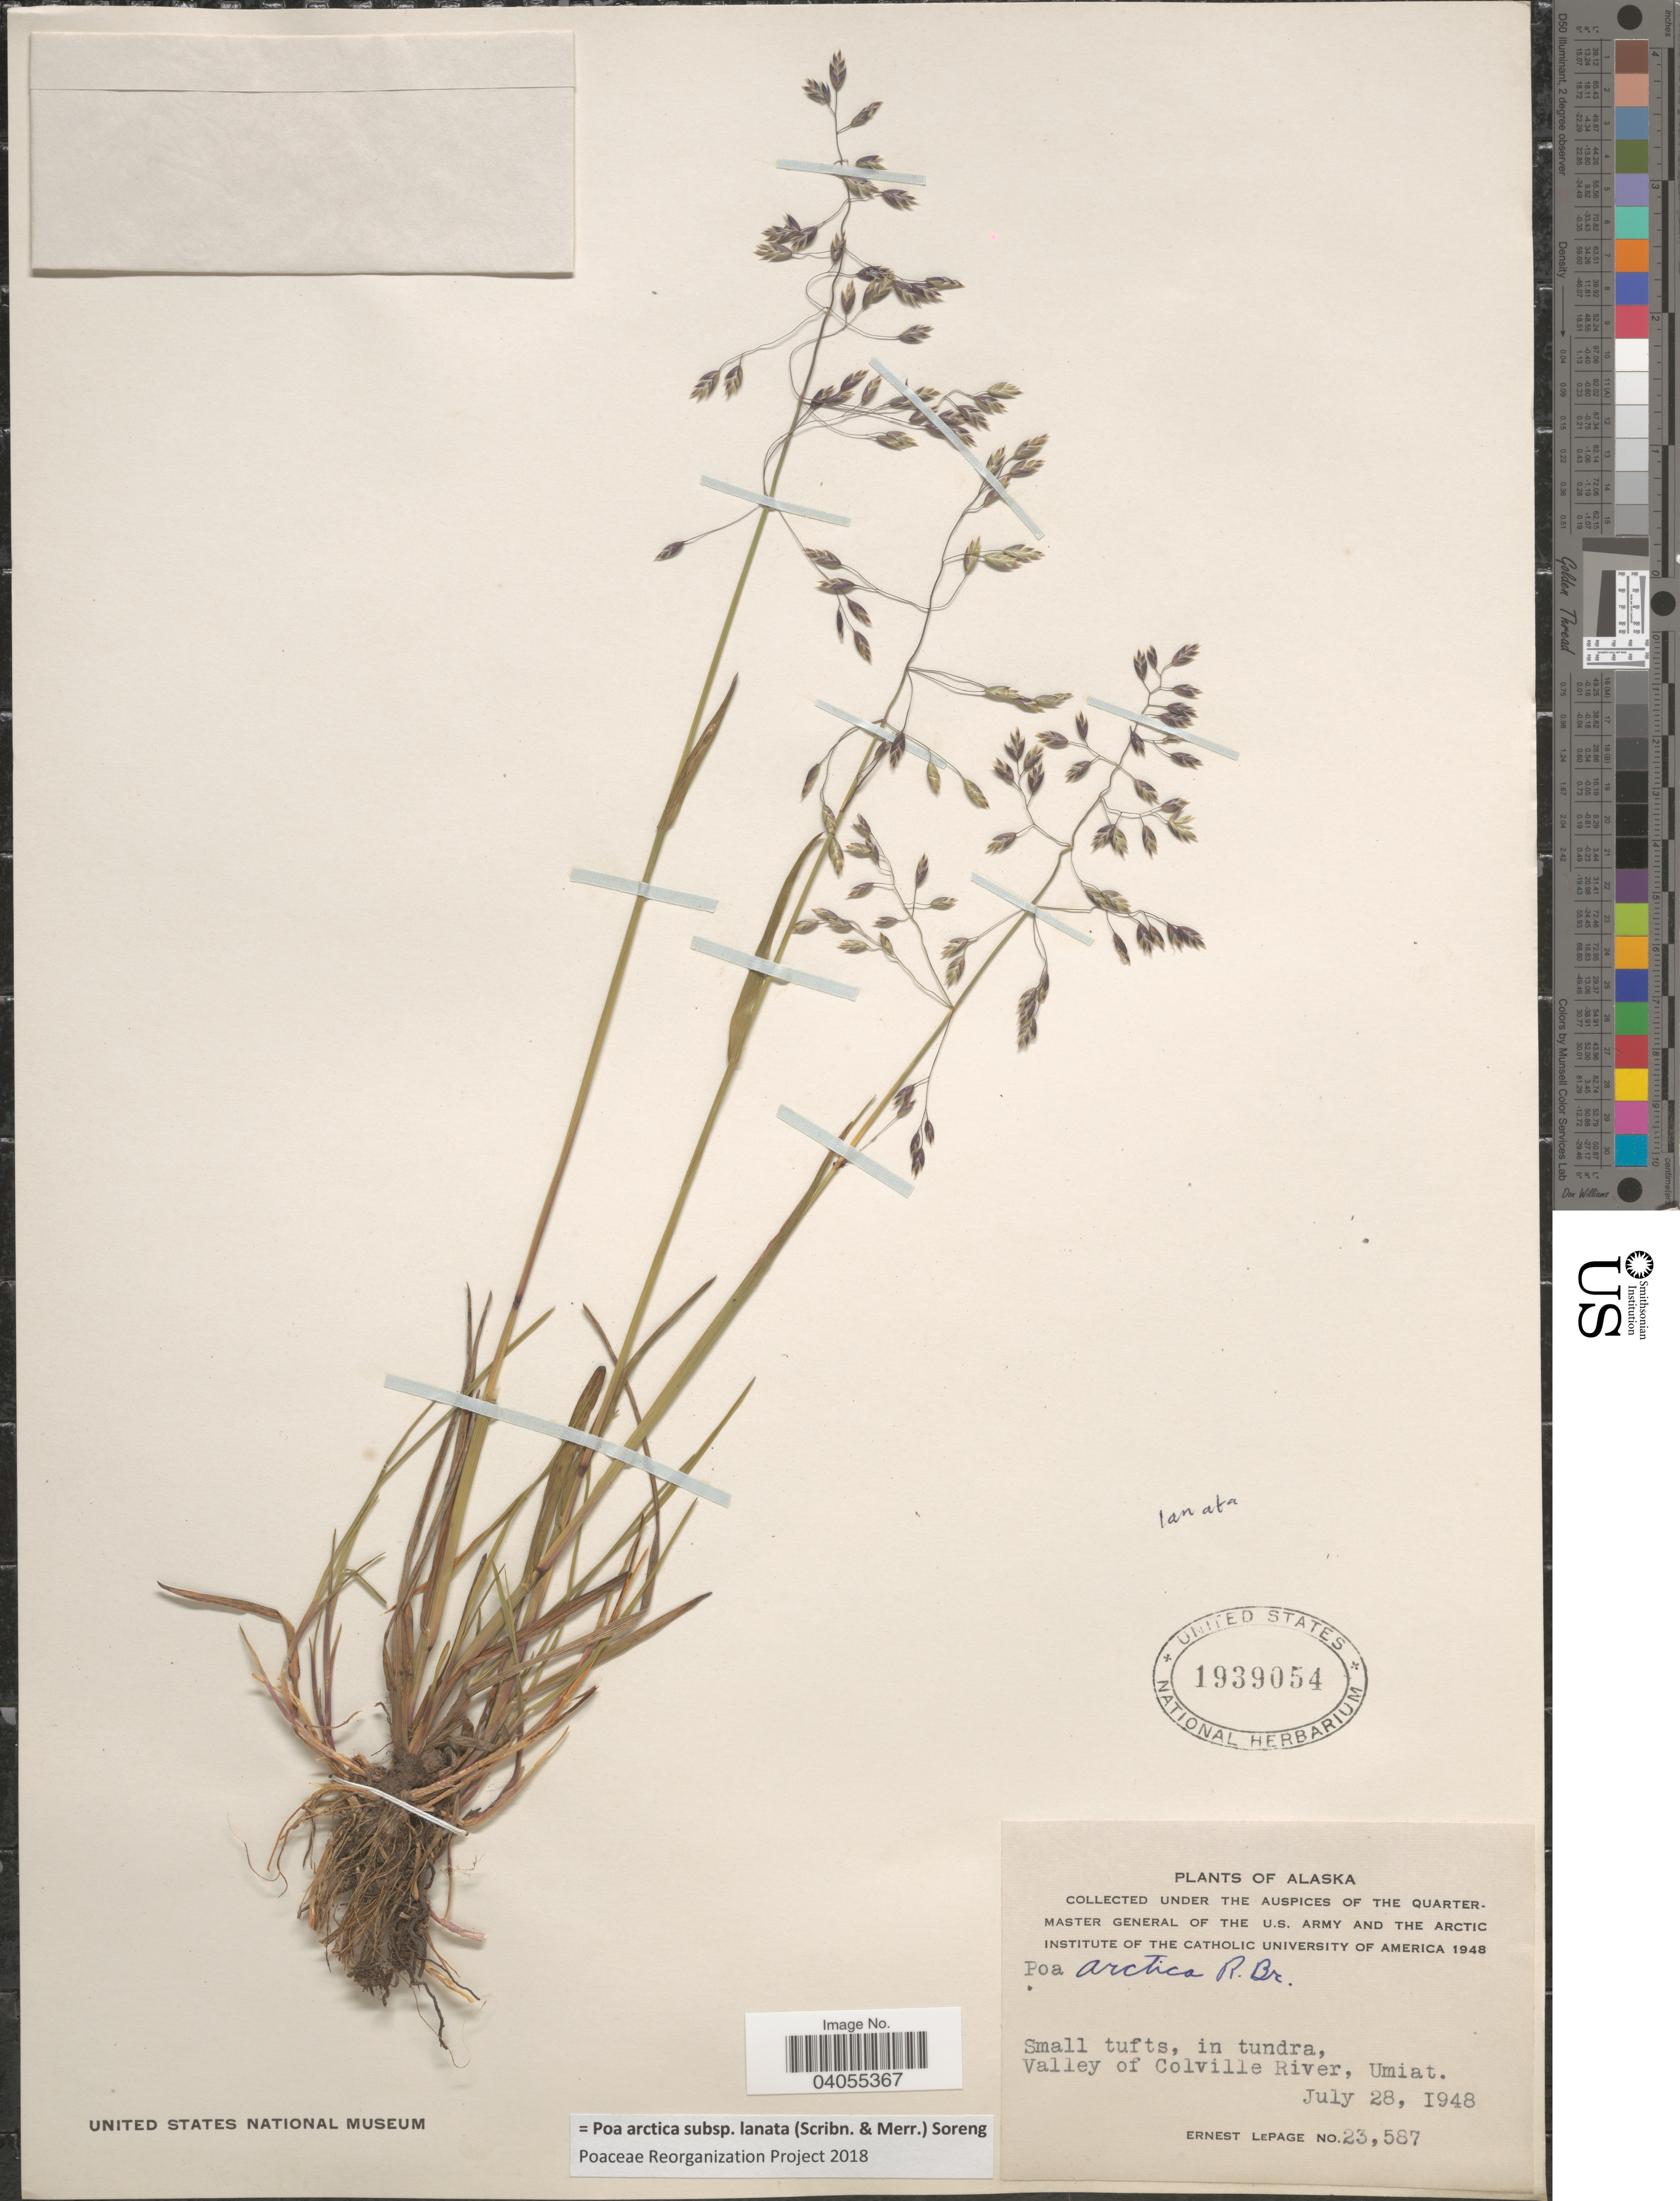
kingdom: Plantae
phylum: Tracheophyta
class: Liliopsida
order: Poales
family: Poaceae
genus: Poa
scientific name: Poa arctica subsp. lanata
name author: (Scribn. & Merr.) Soreng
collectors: E. Lepage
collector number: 23587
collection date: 1948-07-28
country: United States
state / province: Alaska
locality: Small tufts, in tundra, Valley of Colville River, Umiat.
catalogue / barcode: US 1939054